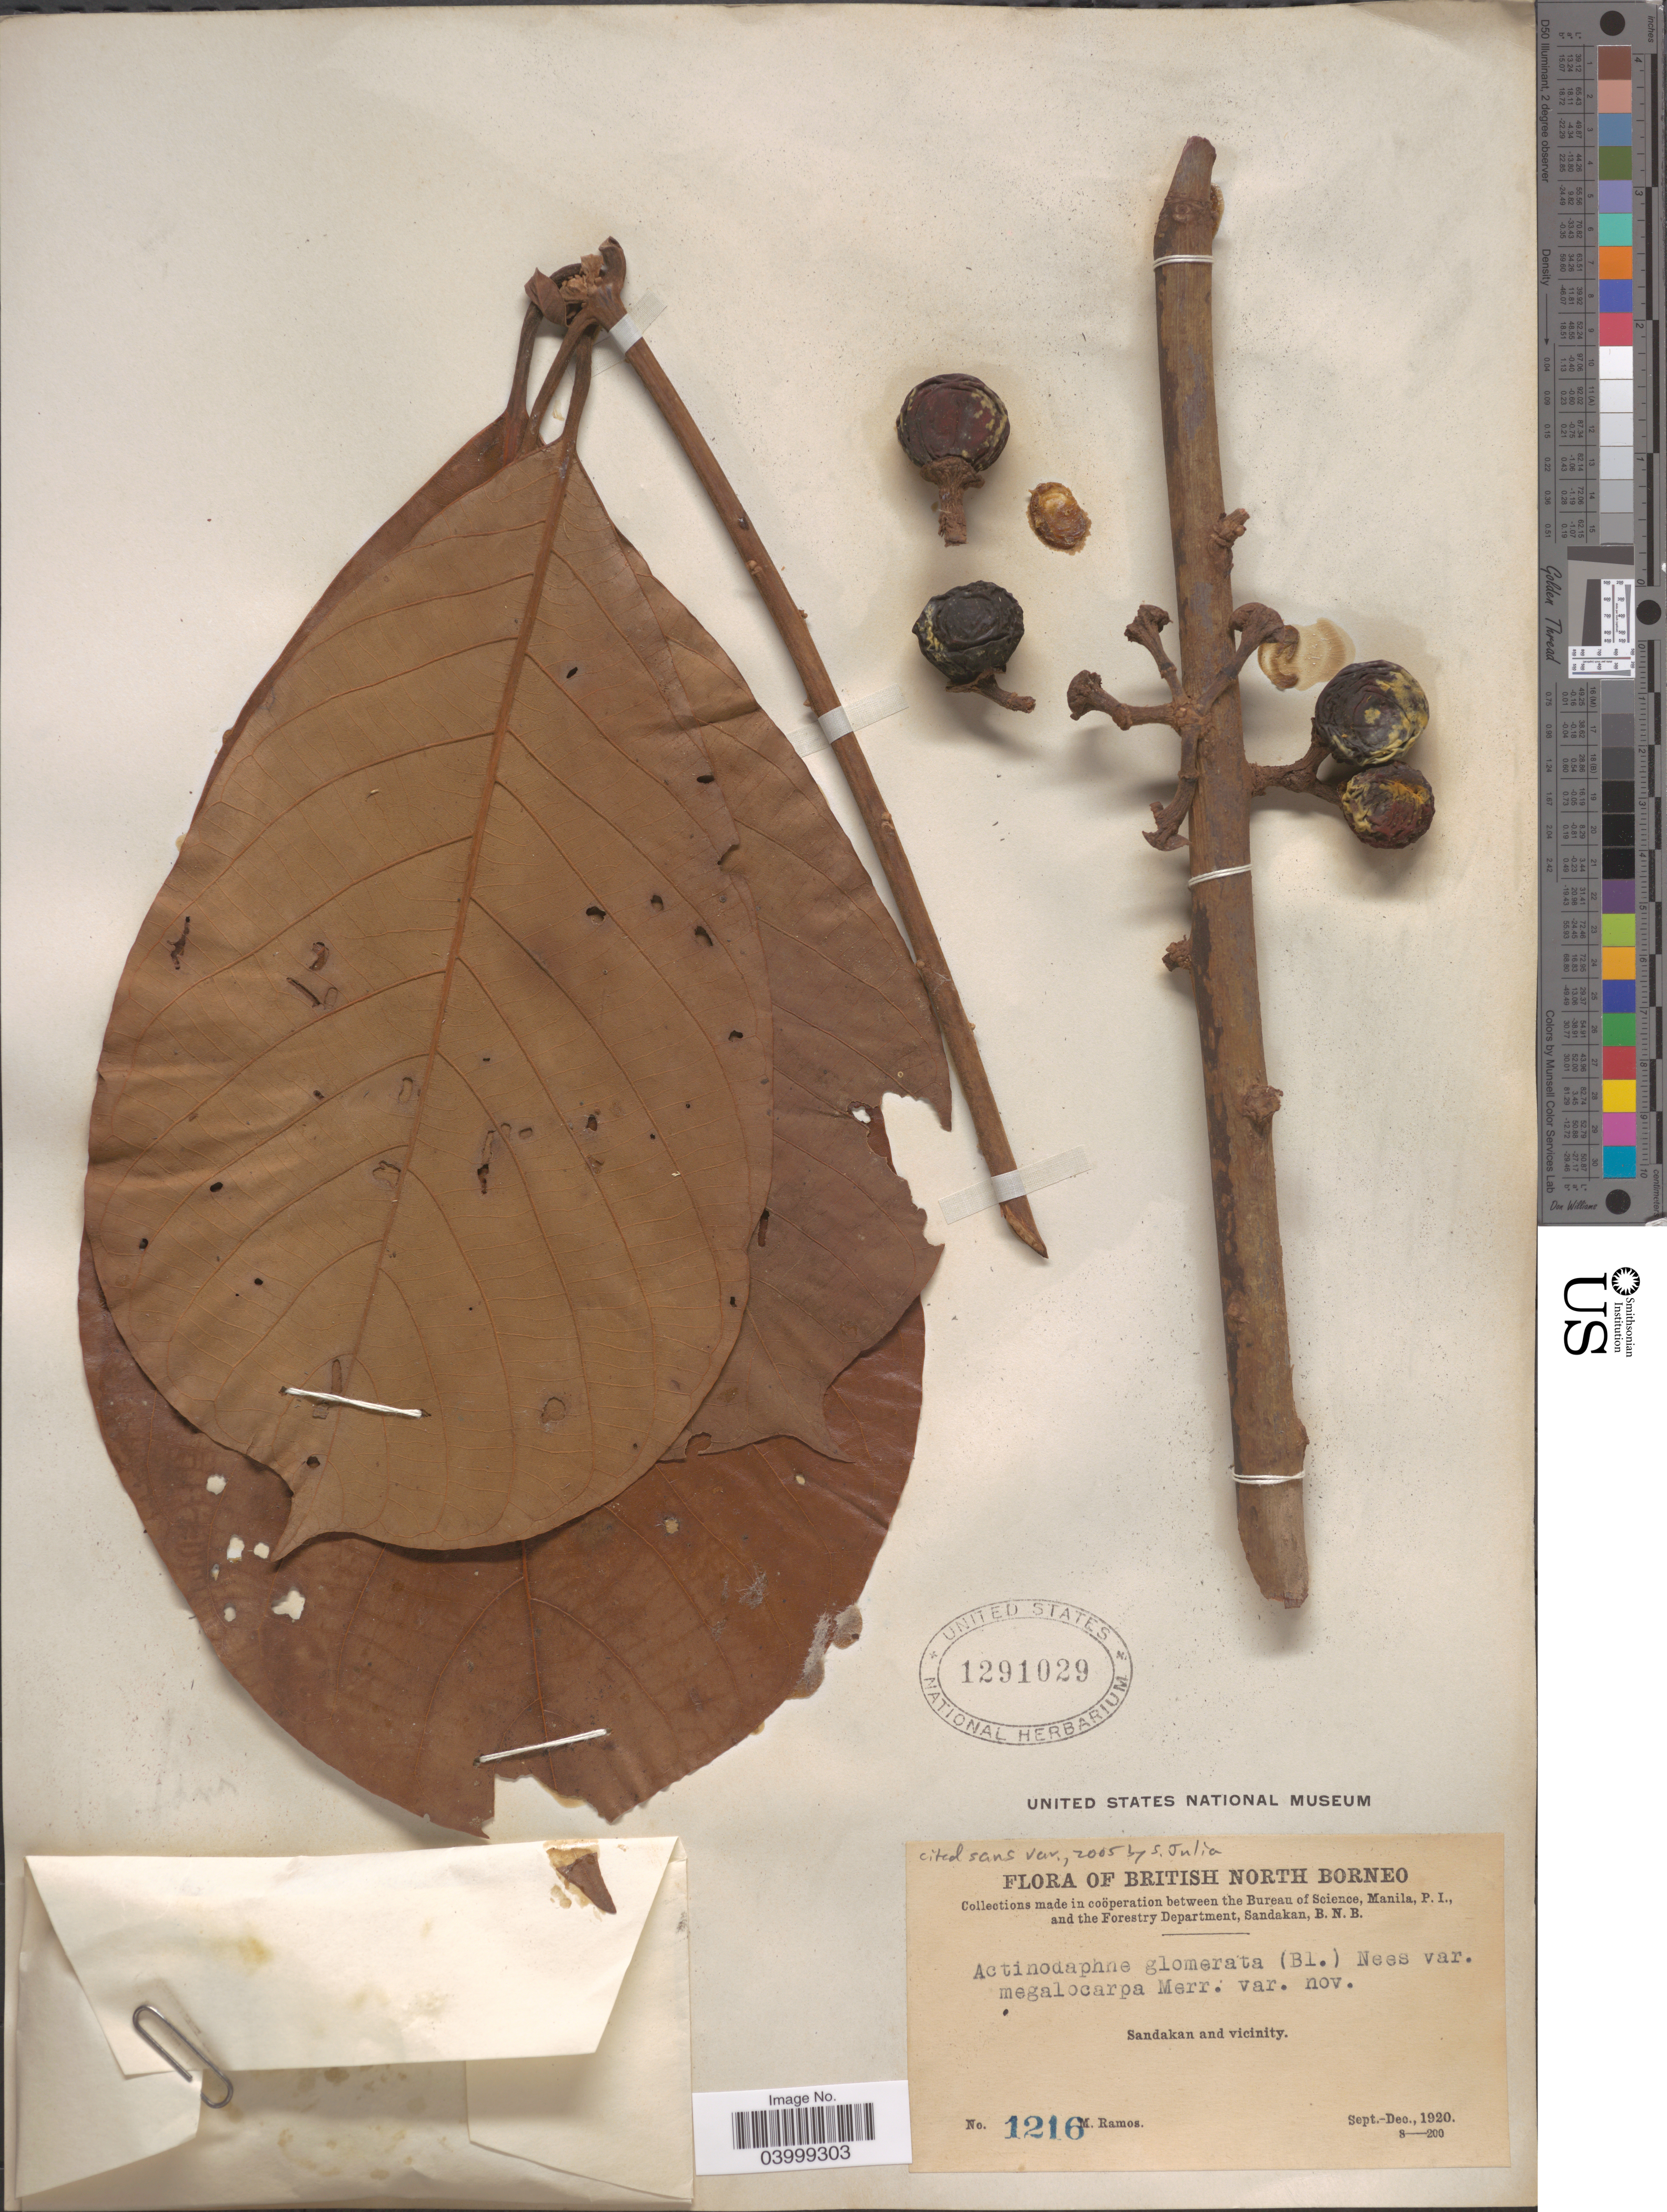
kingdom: Plantae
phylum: Tracheophyta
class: Magnoliopsida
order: Laurales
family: Lauraceae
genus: Actinodaphne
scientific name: Actinodaphne glomerata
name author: (Blume) Nees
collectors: M. Ramos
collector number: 1216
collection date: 1920-09/1920-12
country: Malaysia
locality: British North Borneo. Sandakan and vicinity.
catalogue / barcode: US 1291029